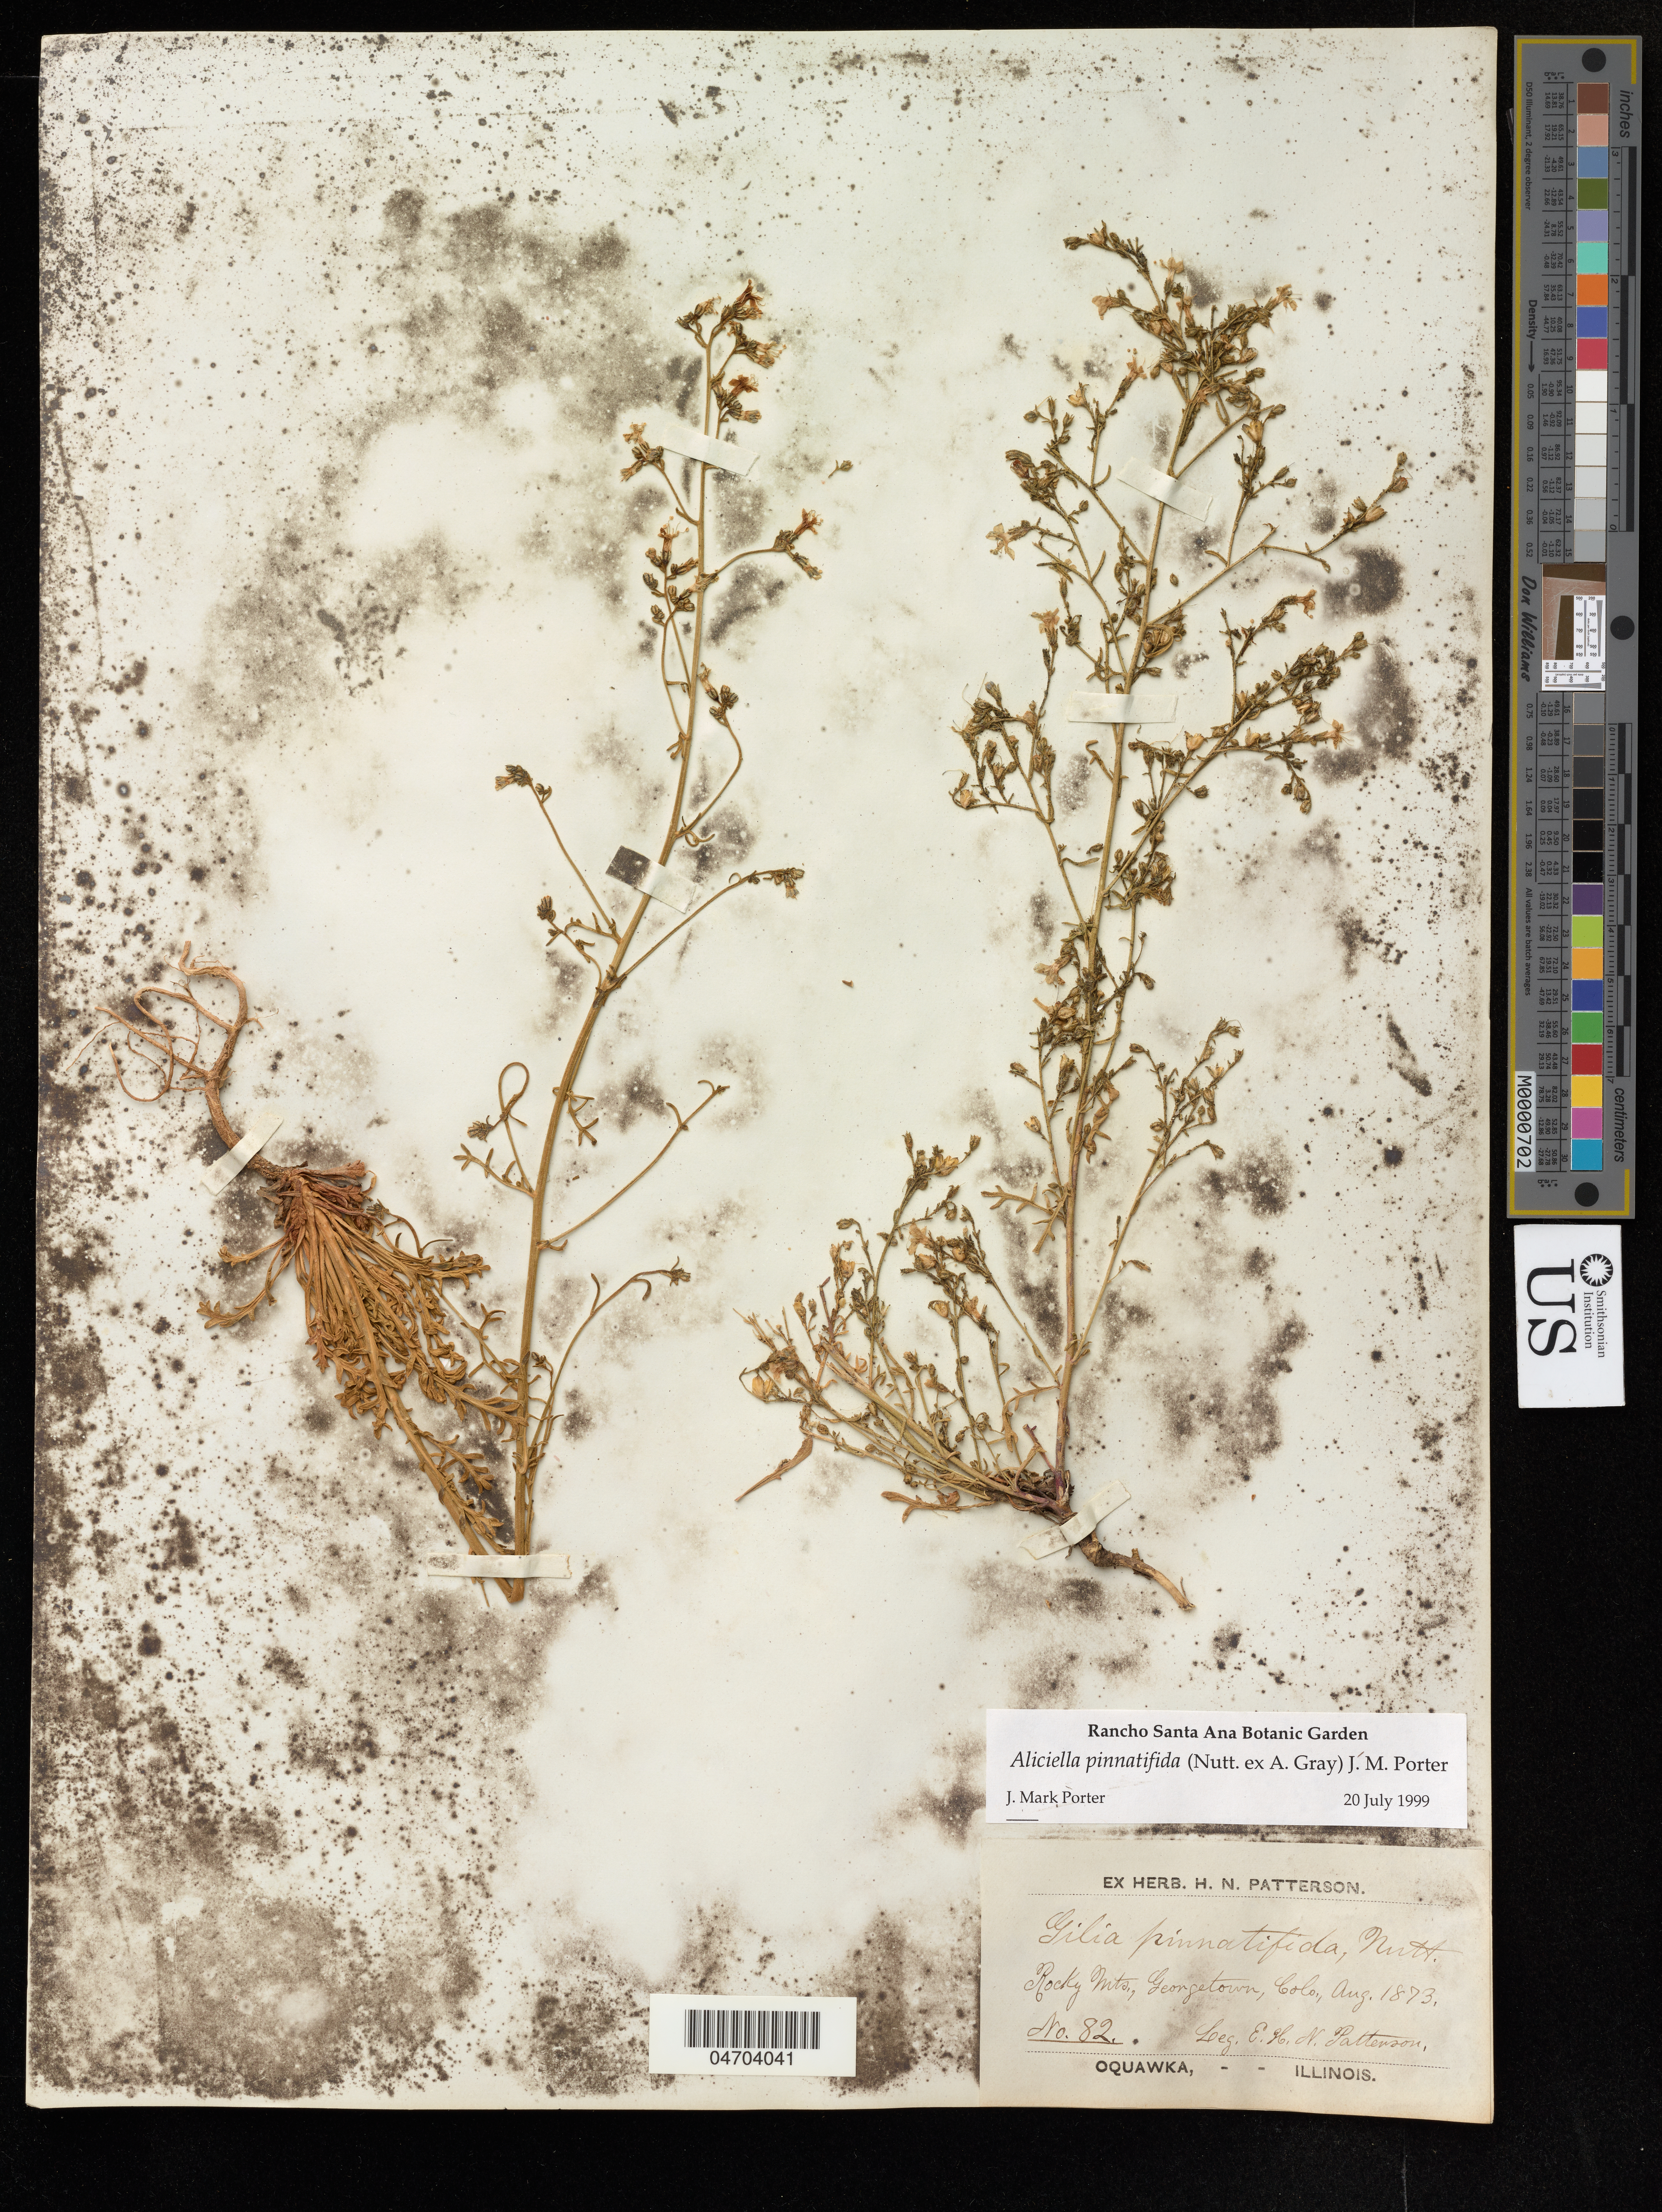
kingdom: Plantae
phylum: Tracheophyta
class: Magnoliopsida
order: Ericales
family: Polemoniaceae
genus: Aliciella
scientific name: Aliciella pinnatifida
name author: (Nutt. ex A. Gray) J.M. Porter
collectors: E. Patterson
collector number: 82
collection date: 1873-08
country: United States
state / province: District of Columbia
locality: Rocky Mts, Georgetown.